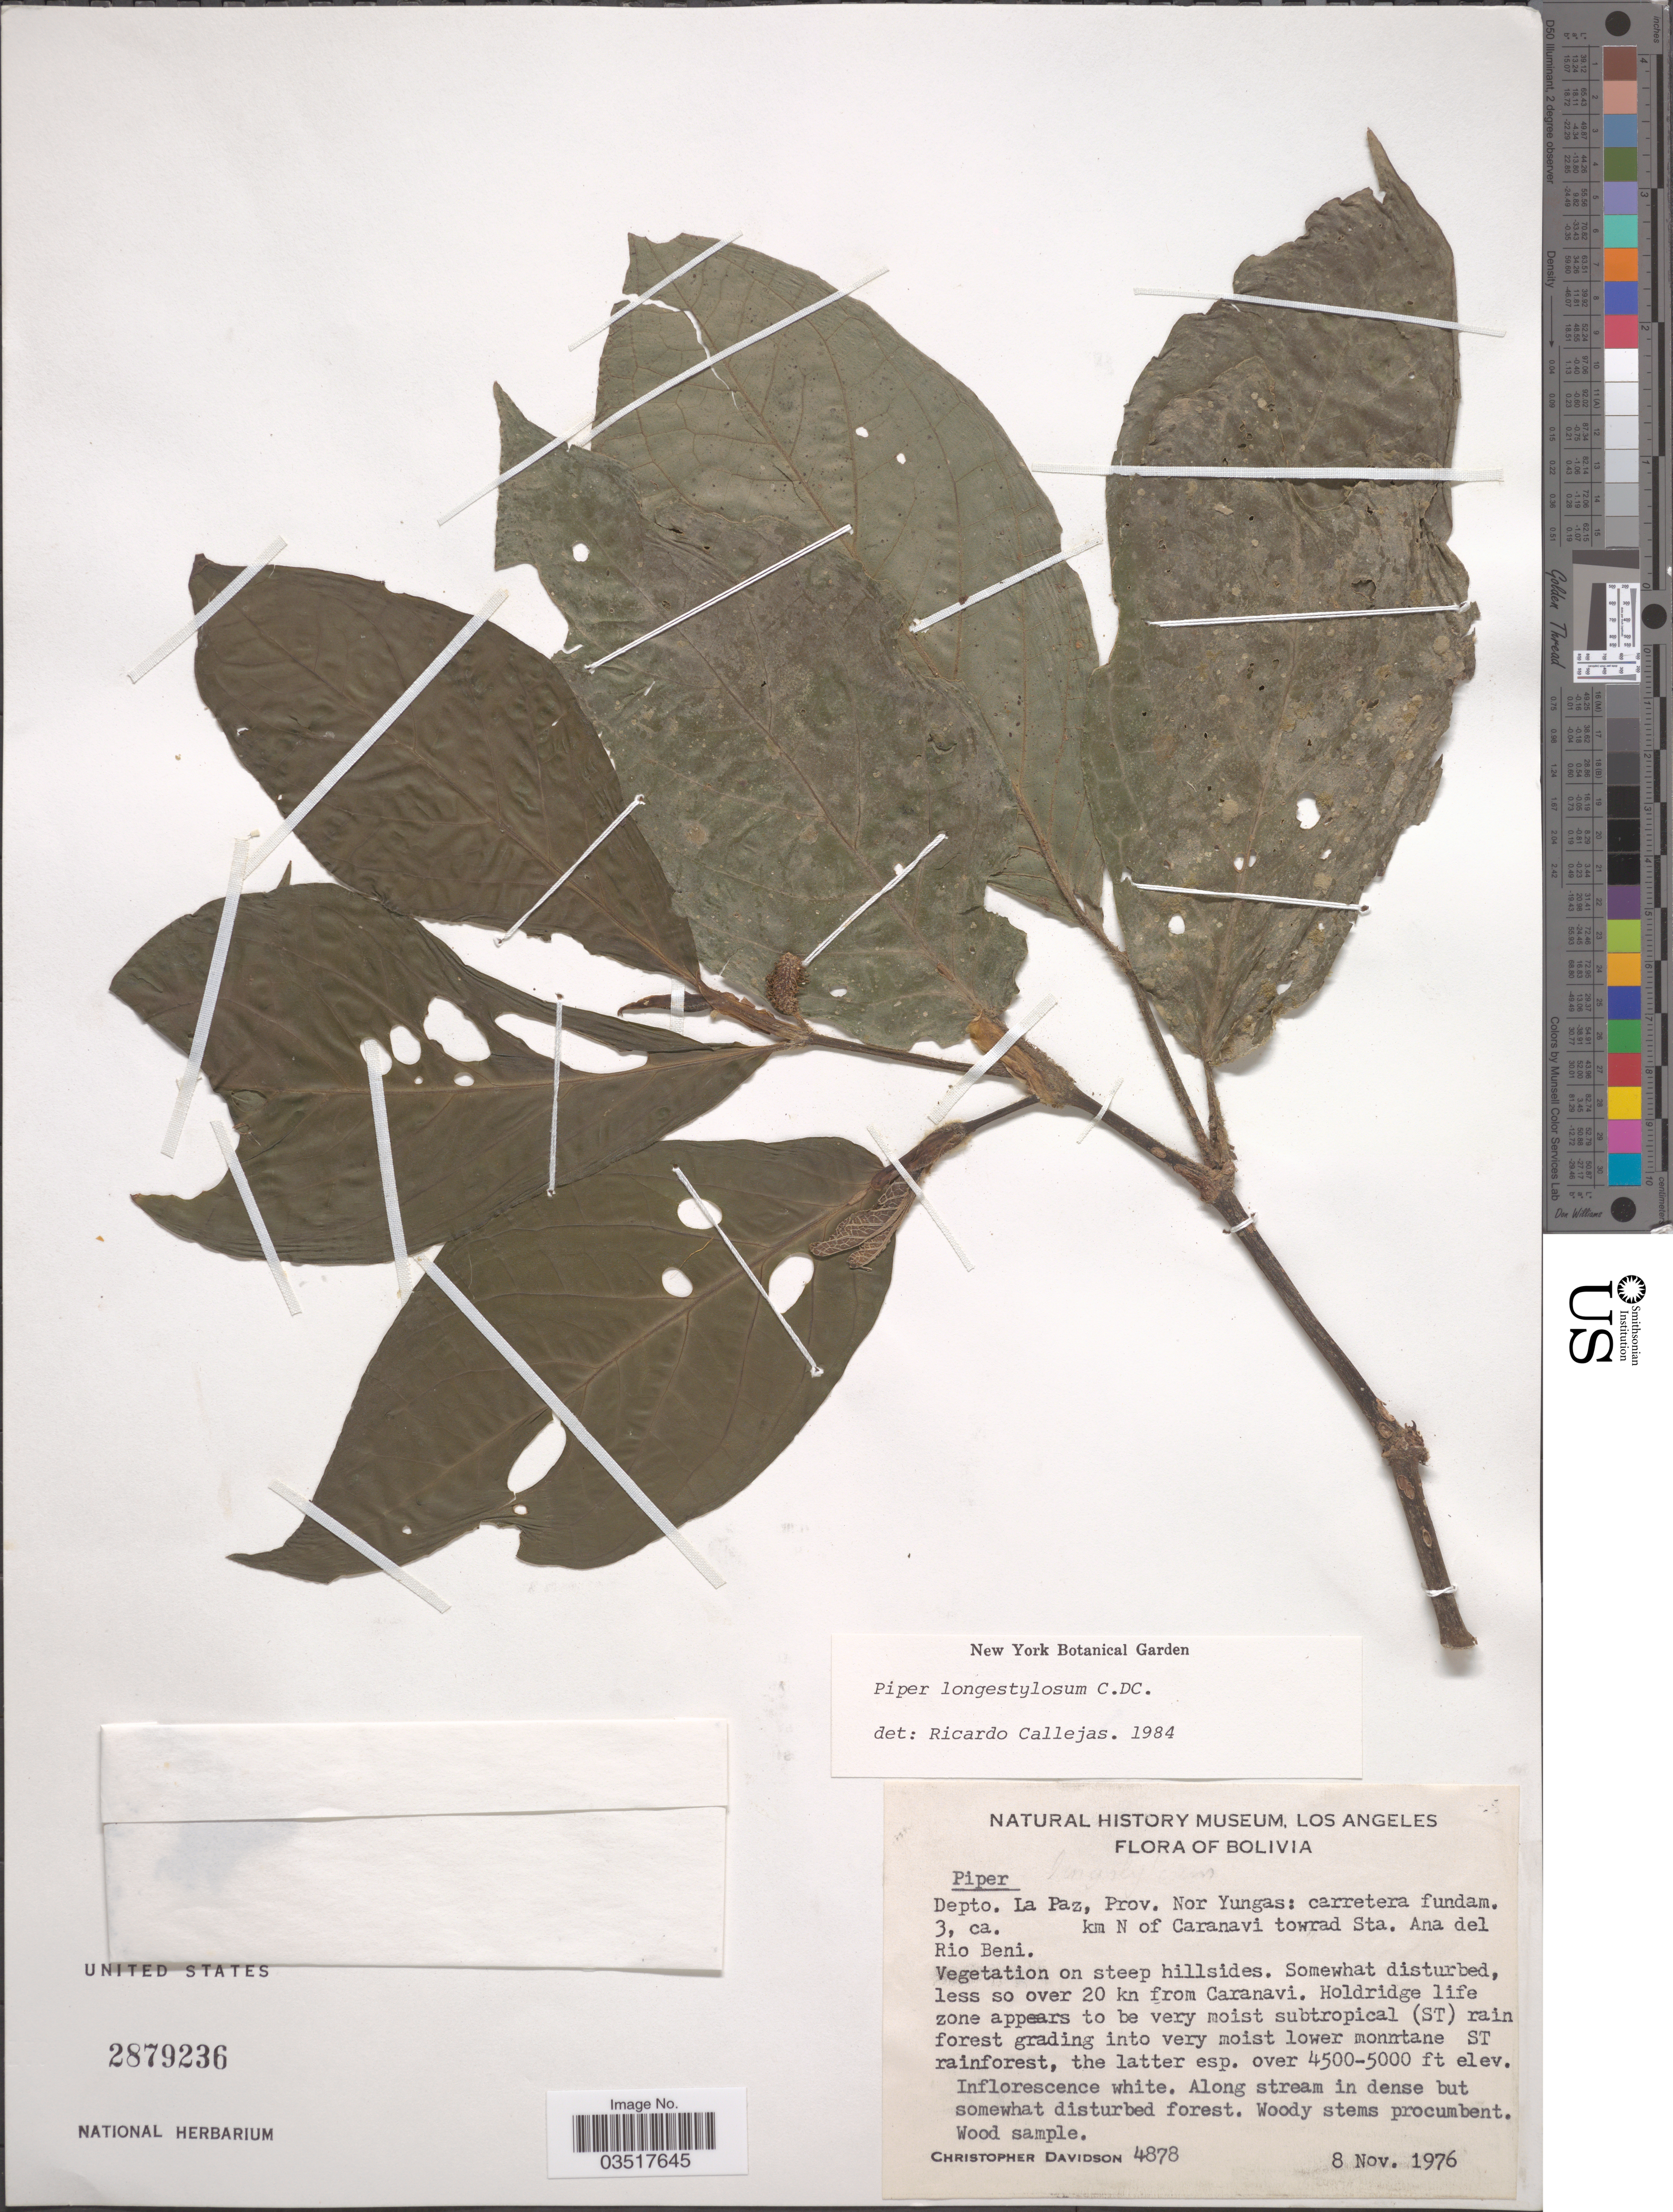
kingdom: Plantae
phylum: Tracheophyta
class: Magnoliopsida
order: Piperales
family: Piperaceae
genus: Piper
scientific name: Piper longistylosum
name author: DC.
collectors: C. Davidson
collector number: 4878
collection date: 1976-11-08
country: Bolivia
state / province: La Paz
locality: Depto. La Paz, Prov. Nor Yungas: carretera fundam. 3, ca. km N of Caranavi towrad Sta. Ana del Rio Beni. Less so over 20 km from Caranavi.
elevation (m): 1372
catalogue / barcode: US 2879236